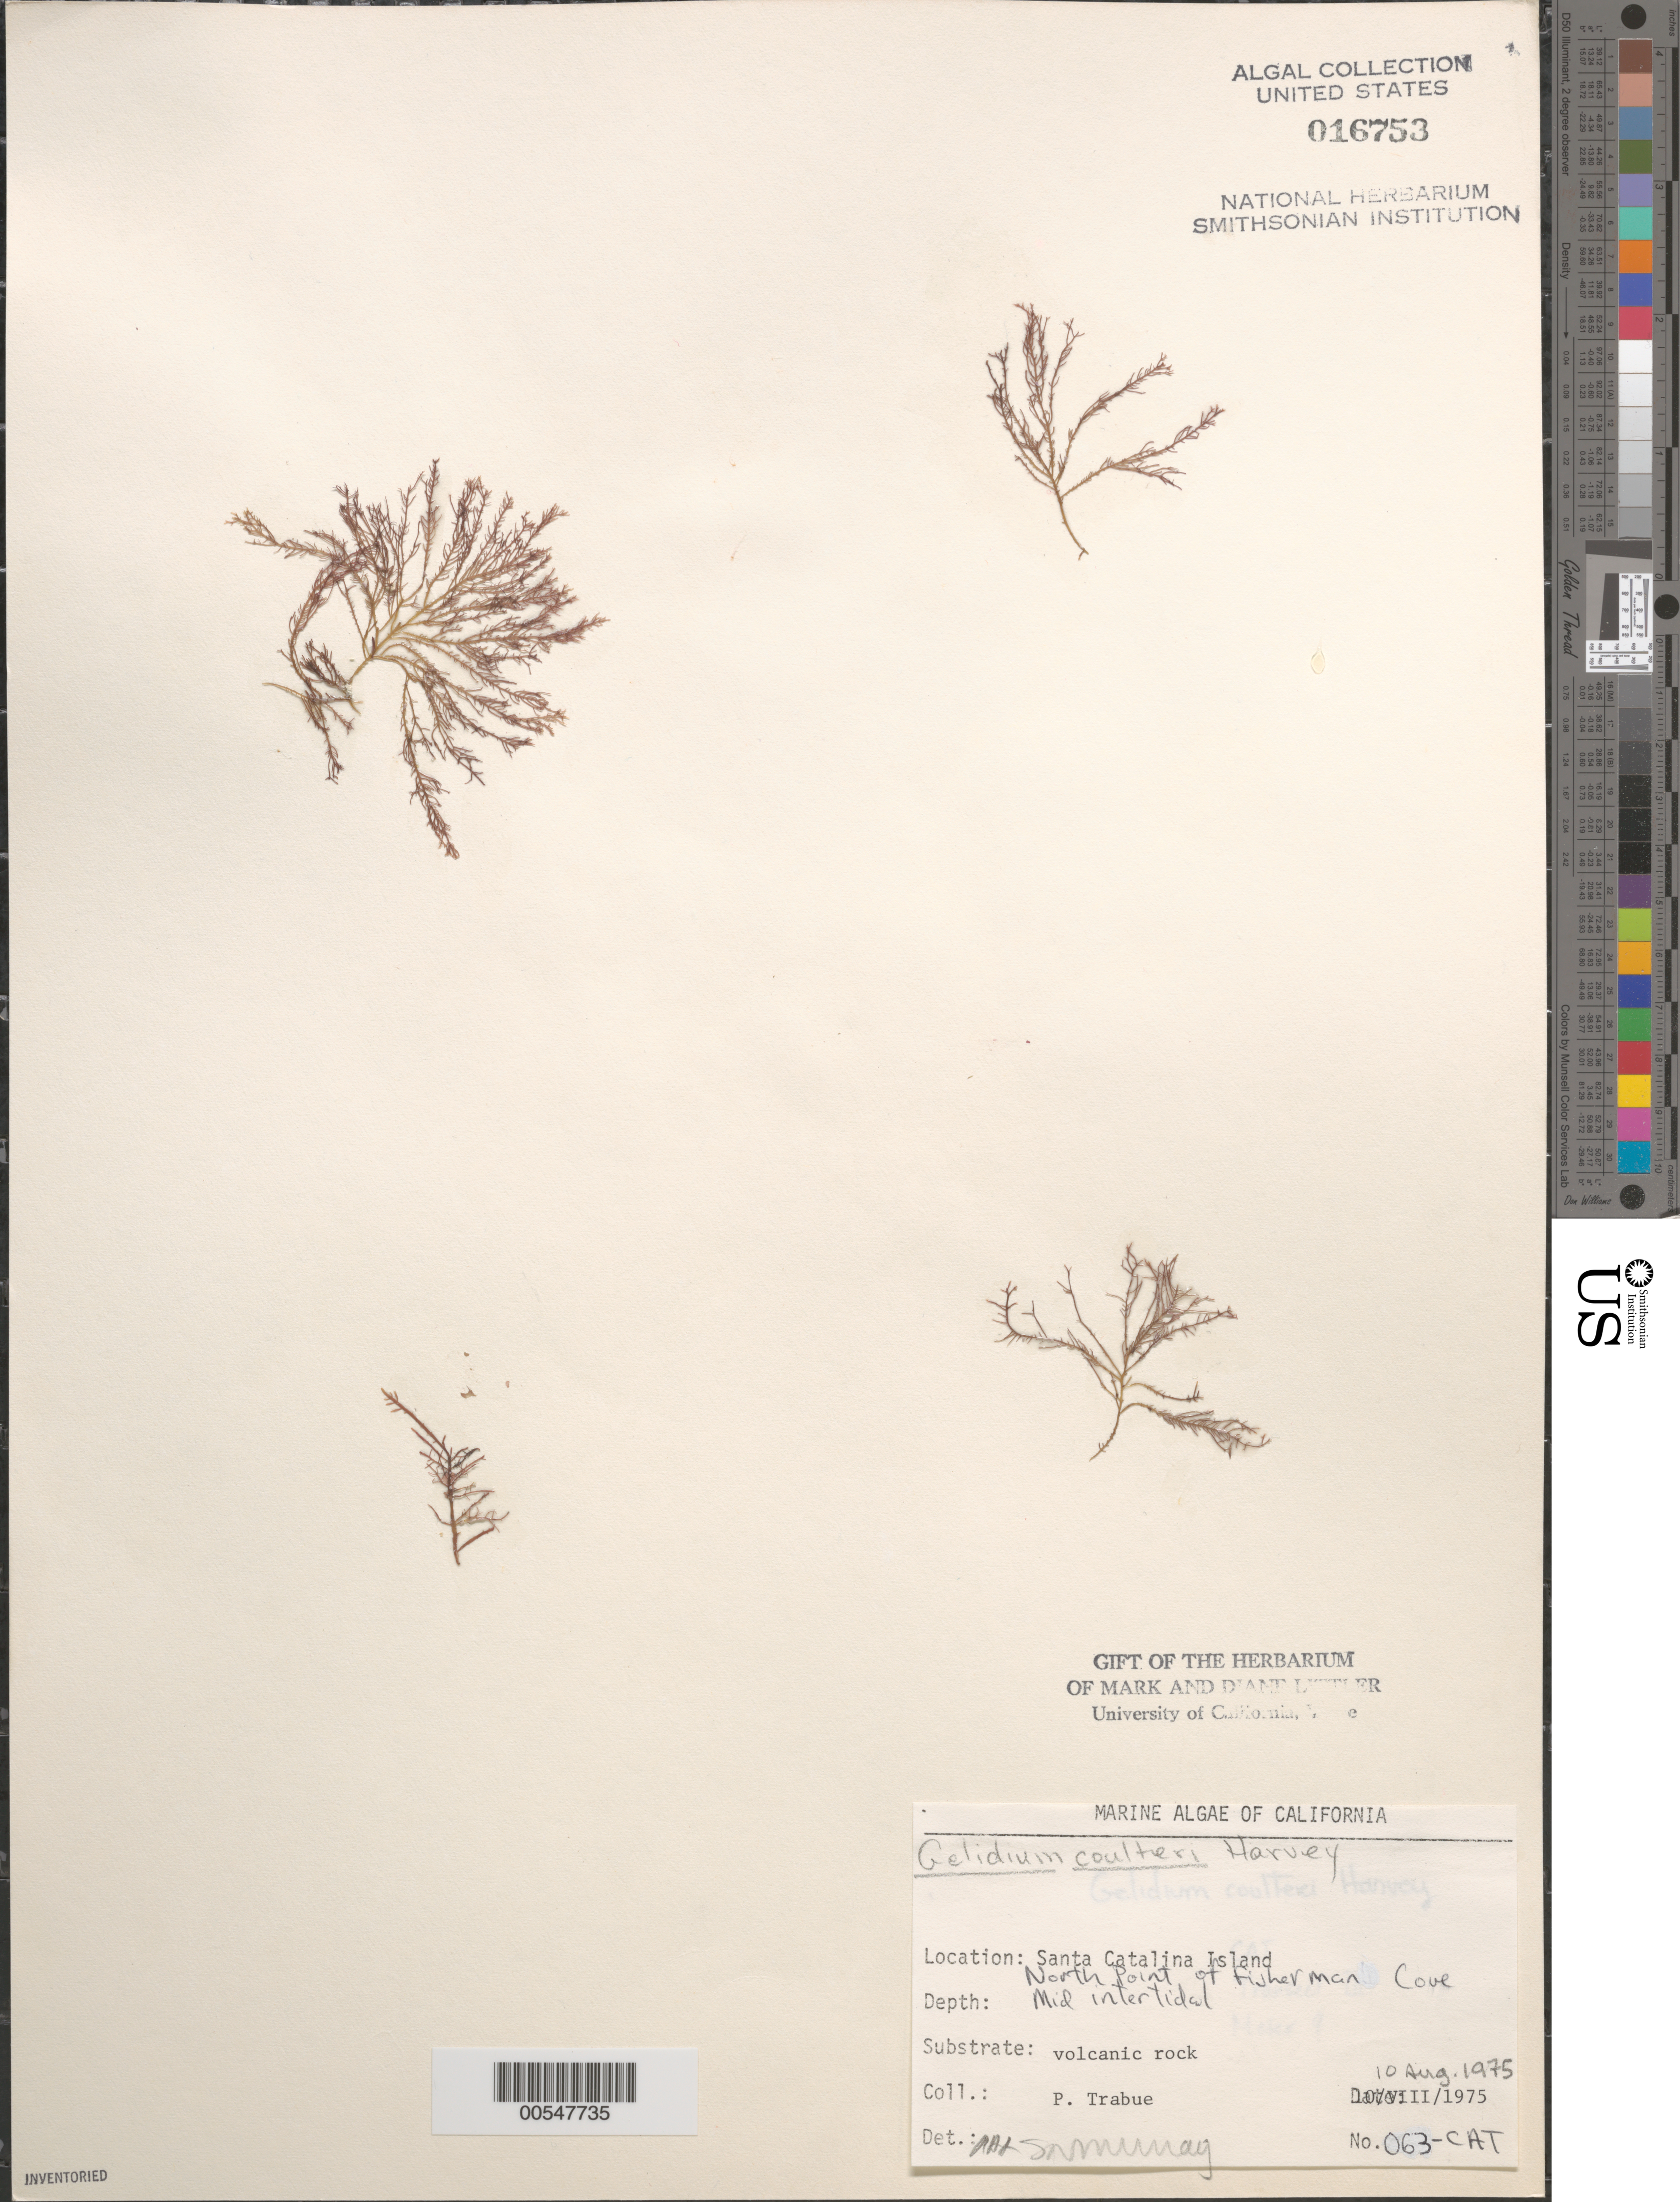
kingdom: Plantae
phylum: Rhodophyta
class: Florideophyceae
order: Gelidiales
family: Gelidiaceae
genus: Gelidium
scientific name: Gelidium coulteri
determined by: Murray, S. N.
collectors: P. J. Trabue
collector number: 063-cat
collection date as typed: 10 Aug 1975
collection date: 1975-08-10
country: United States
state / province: California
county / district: Los Angeles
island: Santa Catalina Island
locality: Fishermen Cove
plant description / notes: BLM-SOCALBIGHT Rocky Intertidal Survey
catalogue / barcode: US 16753